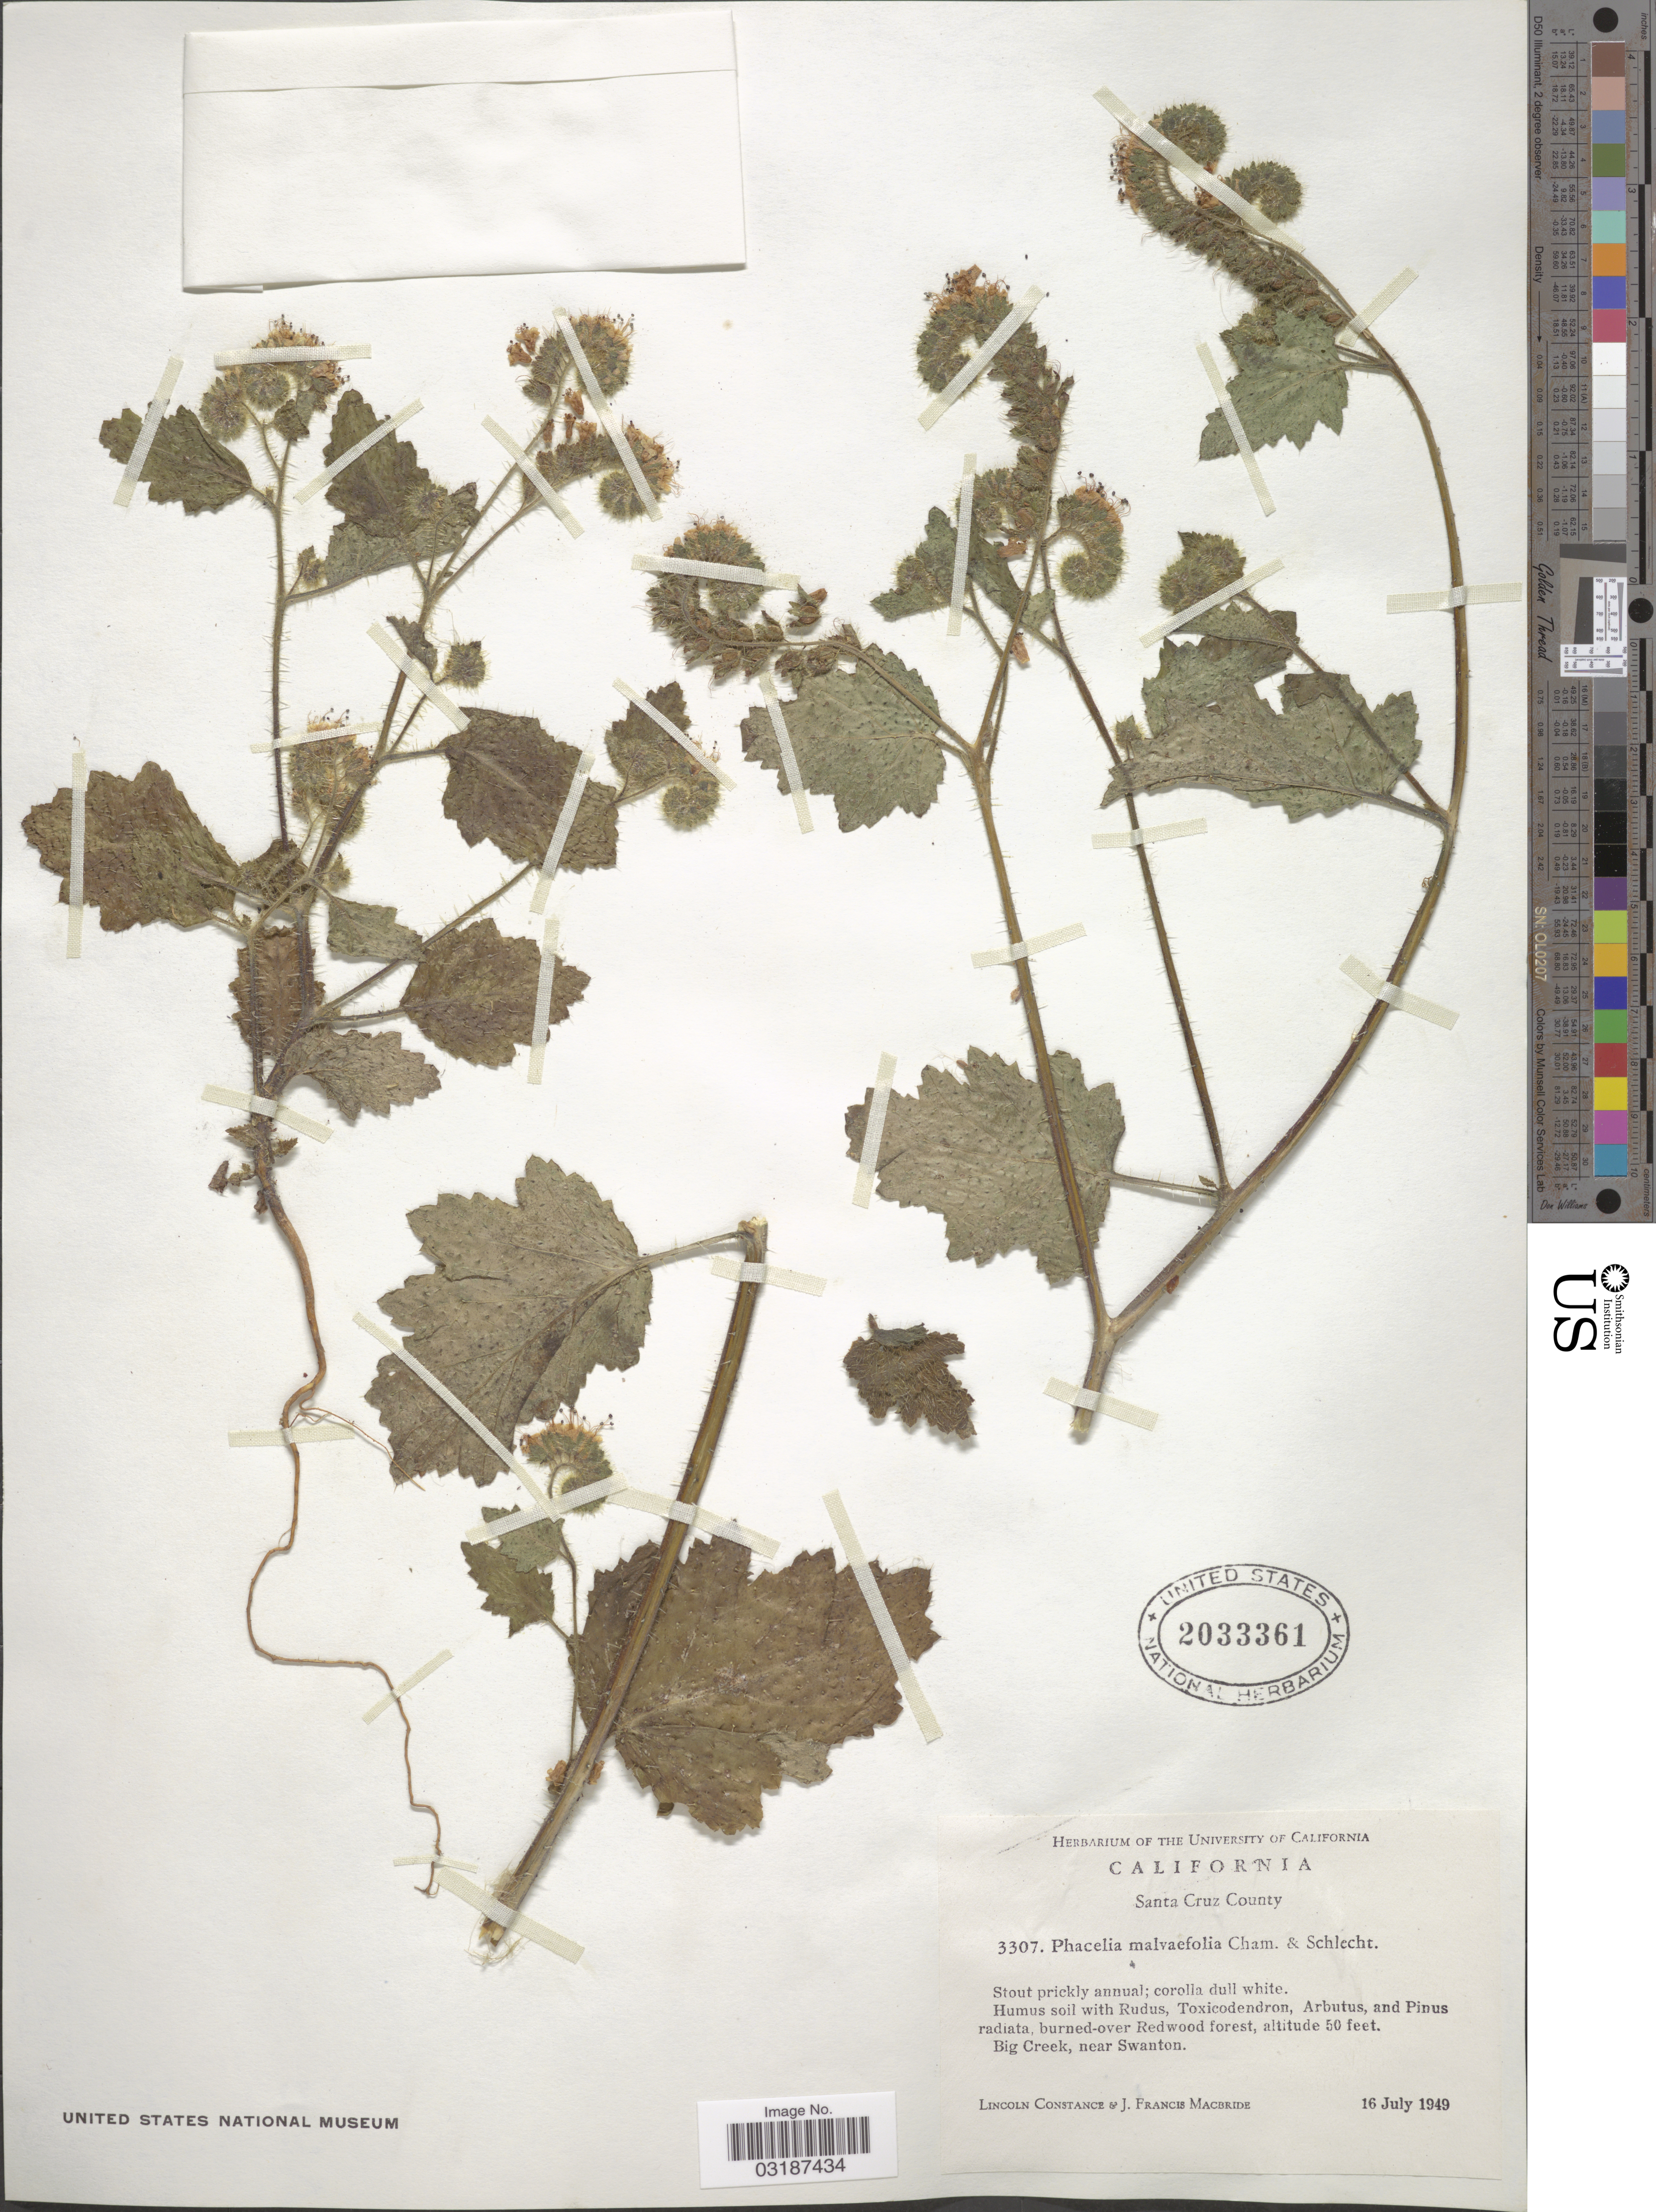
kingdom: Plantae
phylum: Tracheophyta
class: Magnoliopsida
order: Boraginales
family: Hydrophyllaceae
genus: Phacelia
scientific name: Phacelia malvifolia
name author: Cham.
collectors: L. Constance & J. F. Macbride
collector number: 3307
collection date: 1949-07-16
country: United States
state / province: California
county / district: Santa Cruz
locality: Santa Cruz County. Big Creek, near Swanton.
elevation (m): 15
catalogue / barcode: US 2033361